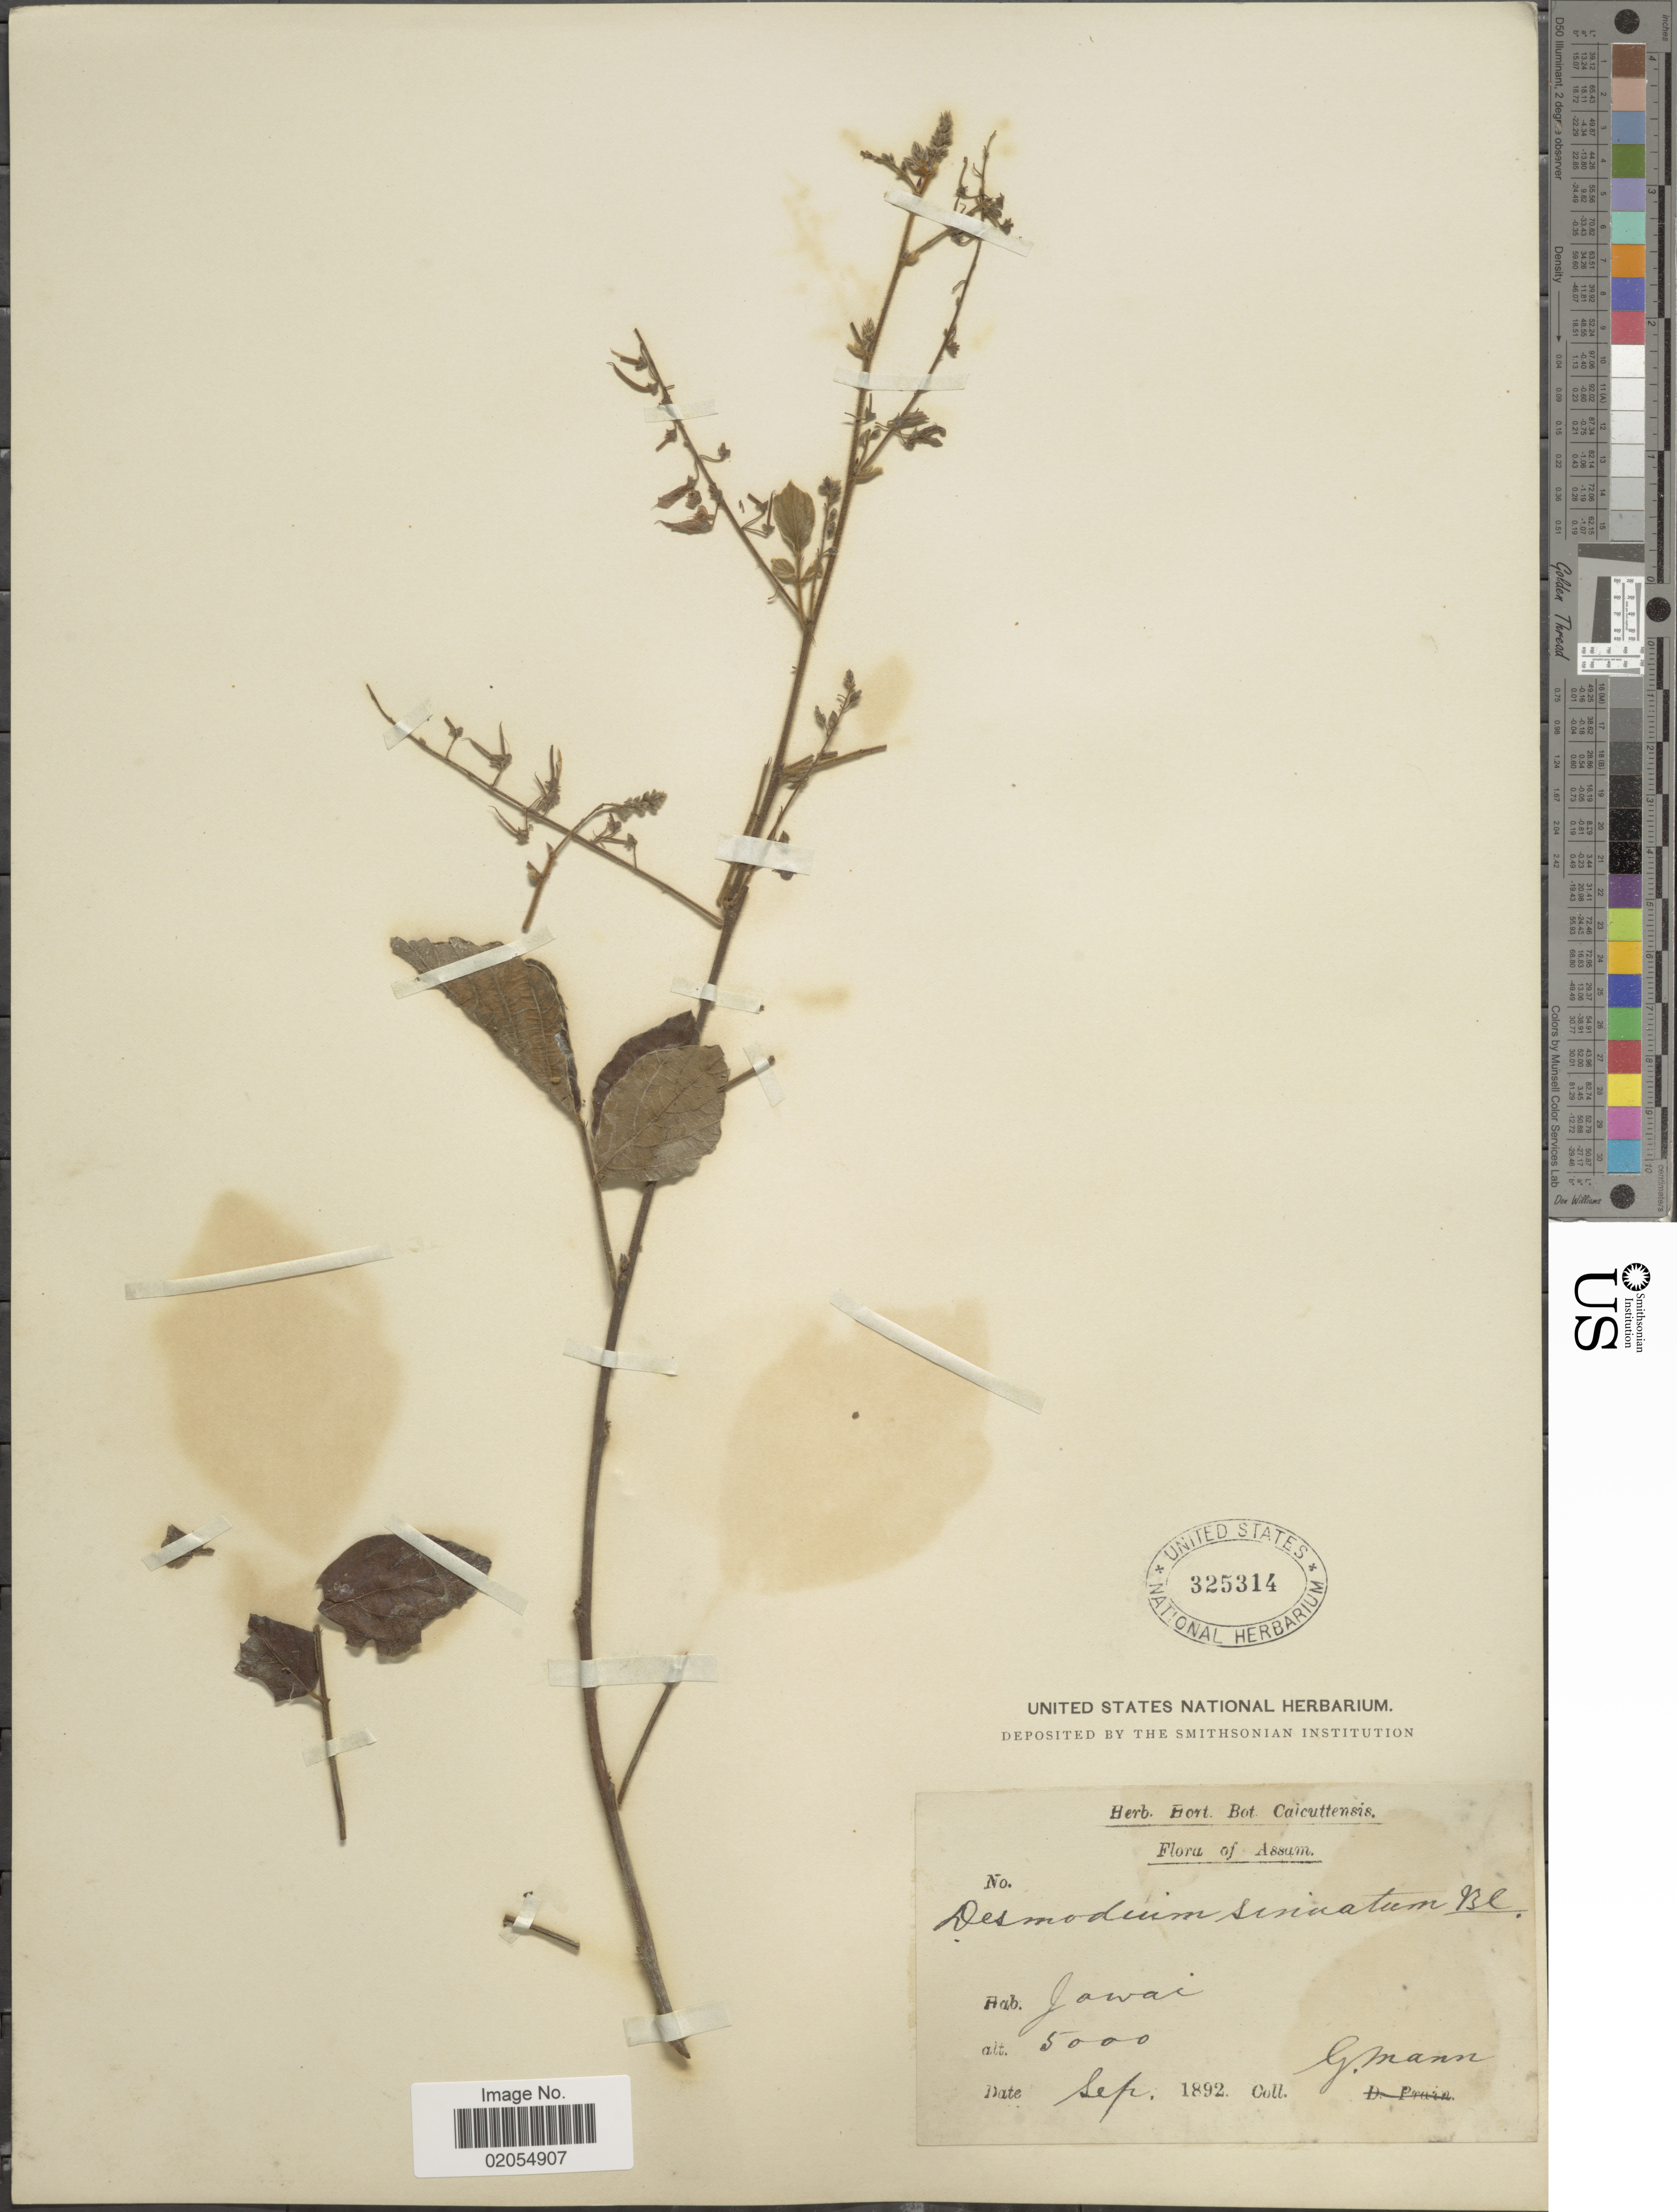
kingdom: Plantae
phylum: Tracheophyta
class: Magnoliopsida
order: Fabales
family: Fabaceae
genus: Puhuaea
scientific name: Puhuaea sequax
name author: (Wall.) H. Ohashi & K. Ohashi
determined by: Strong, Mark T., (BOT), Smithsonian Institution - National Museum of Natural History (UNITED STATES)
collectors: G. Mann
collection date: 1892-09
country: India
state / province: Assam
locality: Jowai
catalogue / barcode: US 325314